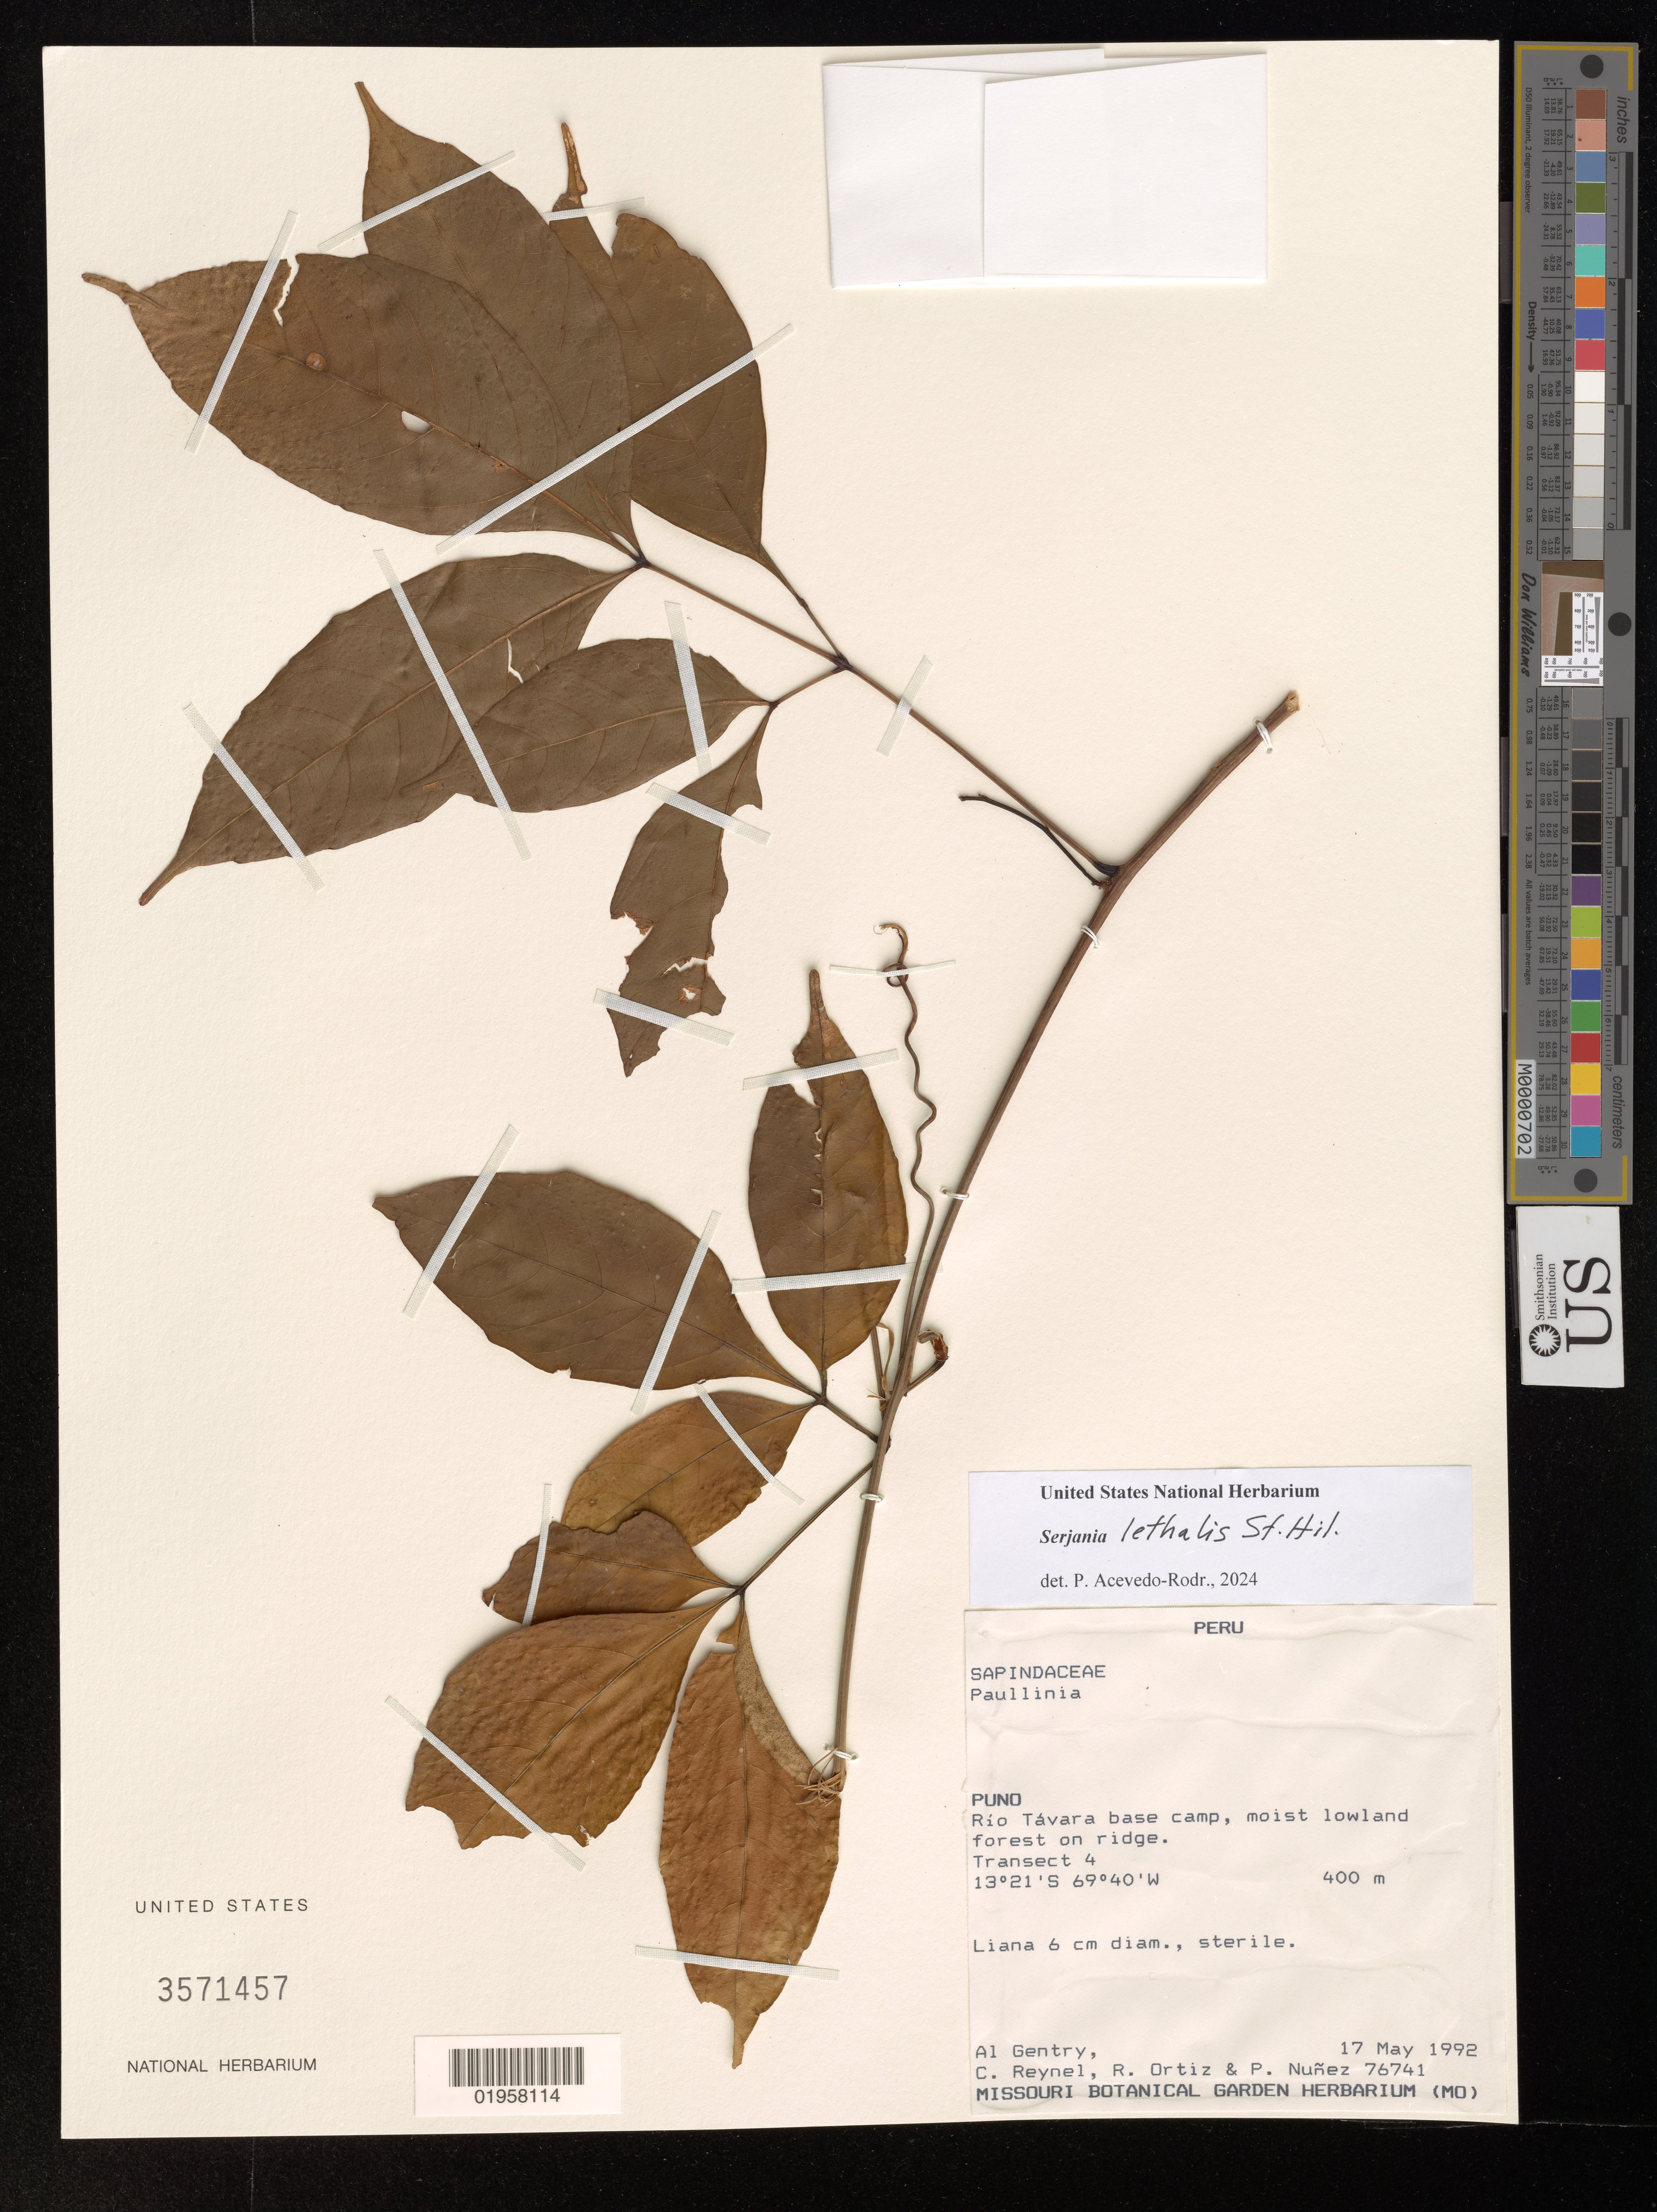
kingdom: Plantae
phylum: Tracheophyta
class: Magnoliopsida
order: Sapindales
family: Sapindaceae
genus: Serjania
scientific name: Serjania lethalis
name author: A. St.-Hil.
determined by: Acevedo-Rodriguez, P., (US), Smithsonian Institution - National Museum of Natural History (UNITED STATES)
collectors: A. H. Gentry, C. Reynel, R. Ortíz & P. Nuñez V.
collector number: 76741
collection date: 1992-05-17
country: Peru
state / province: Puno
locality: Río Távara base camp. Transect 4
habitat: Moist lowland forest on ridge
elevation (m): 400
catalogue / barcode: US 3571457